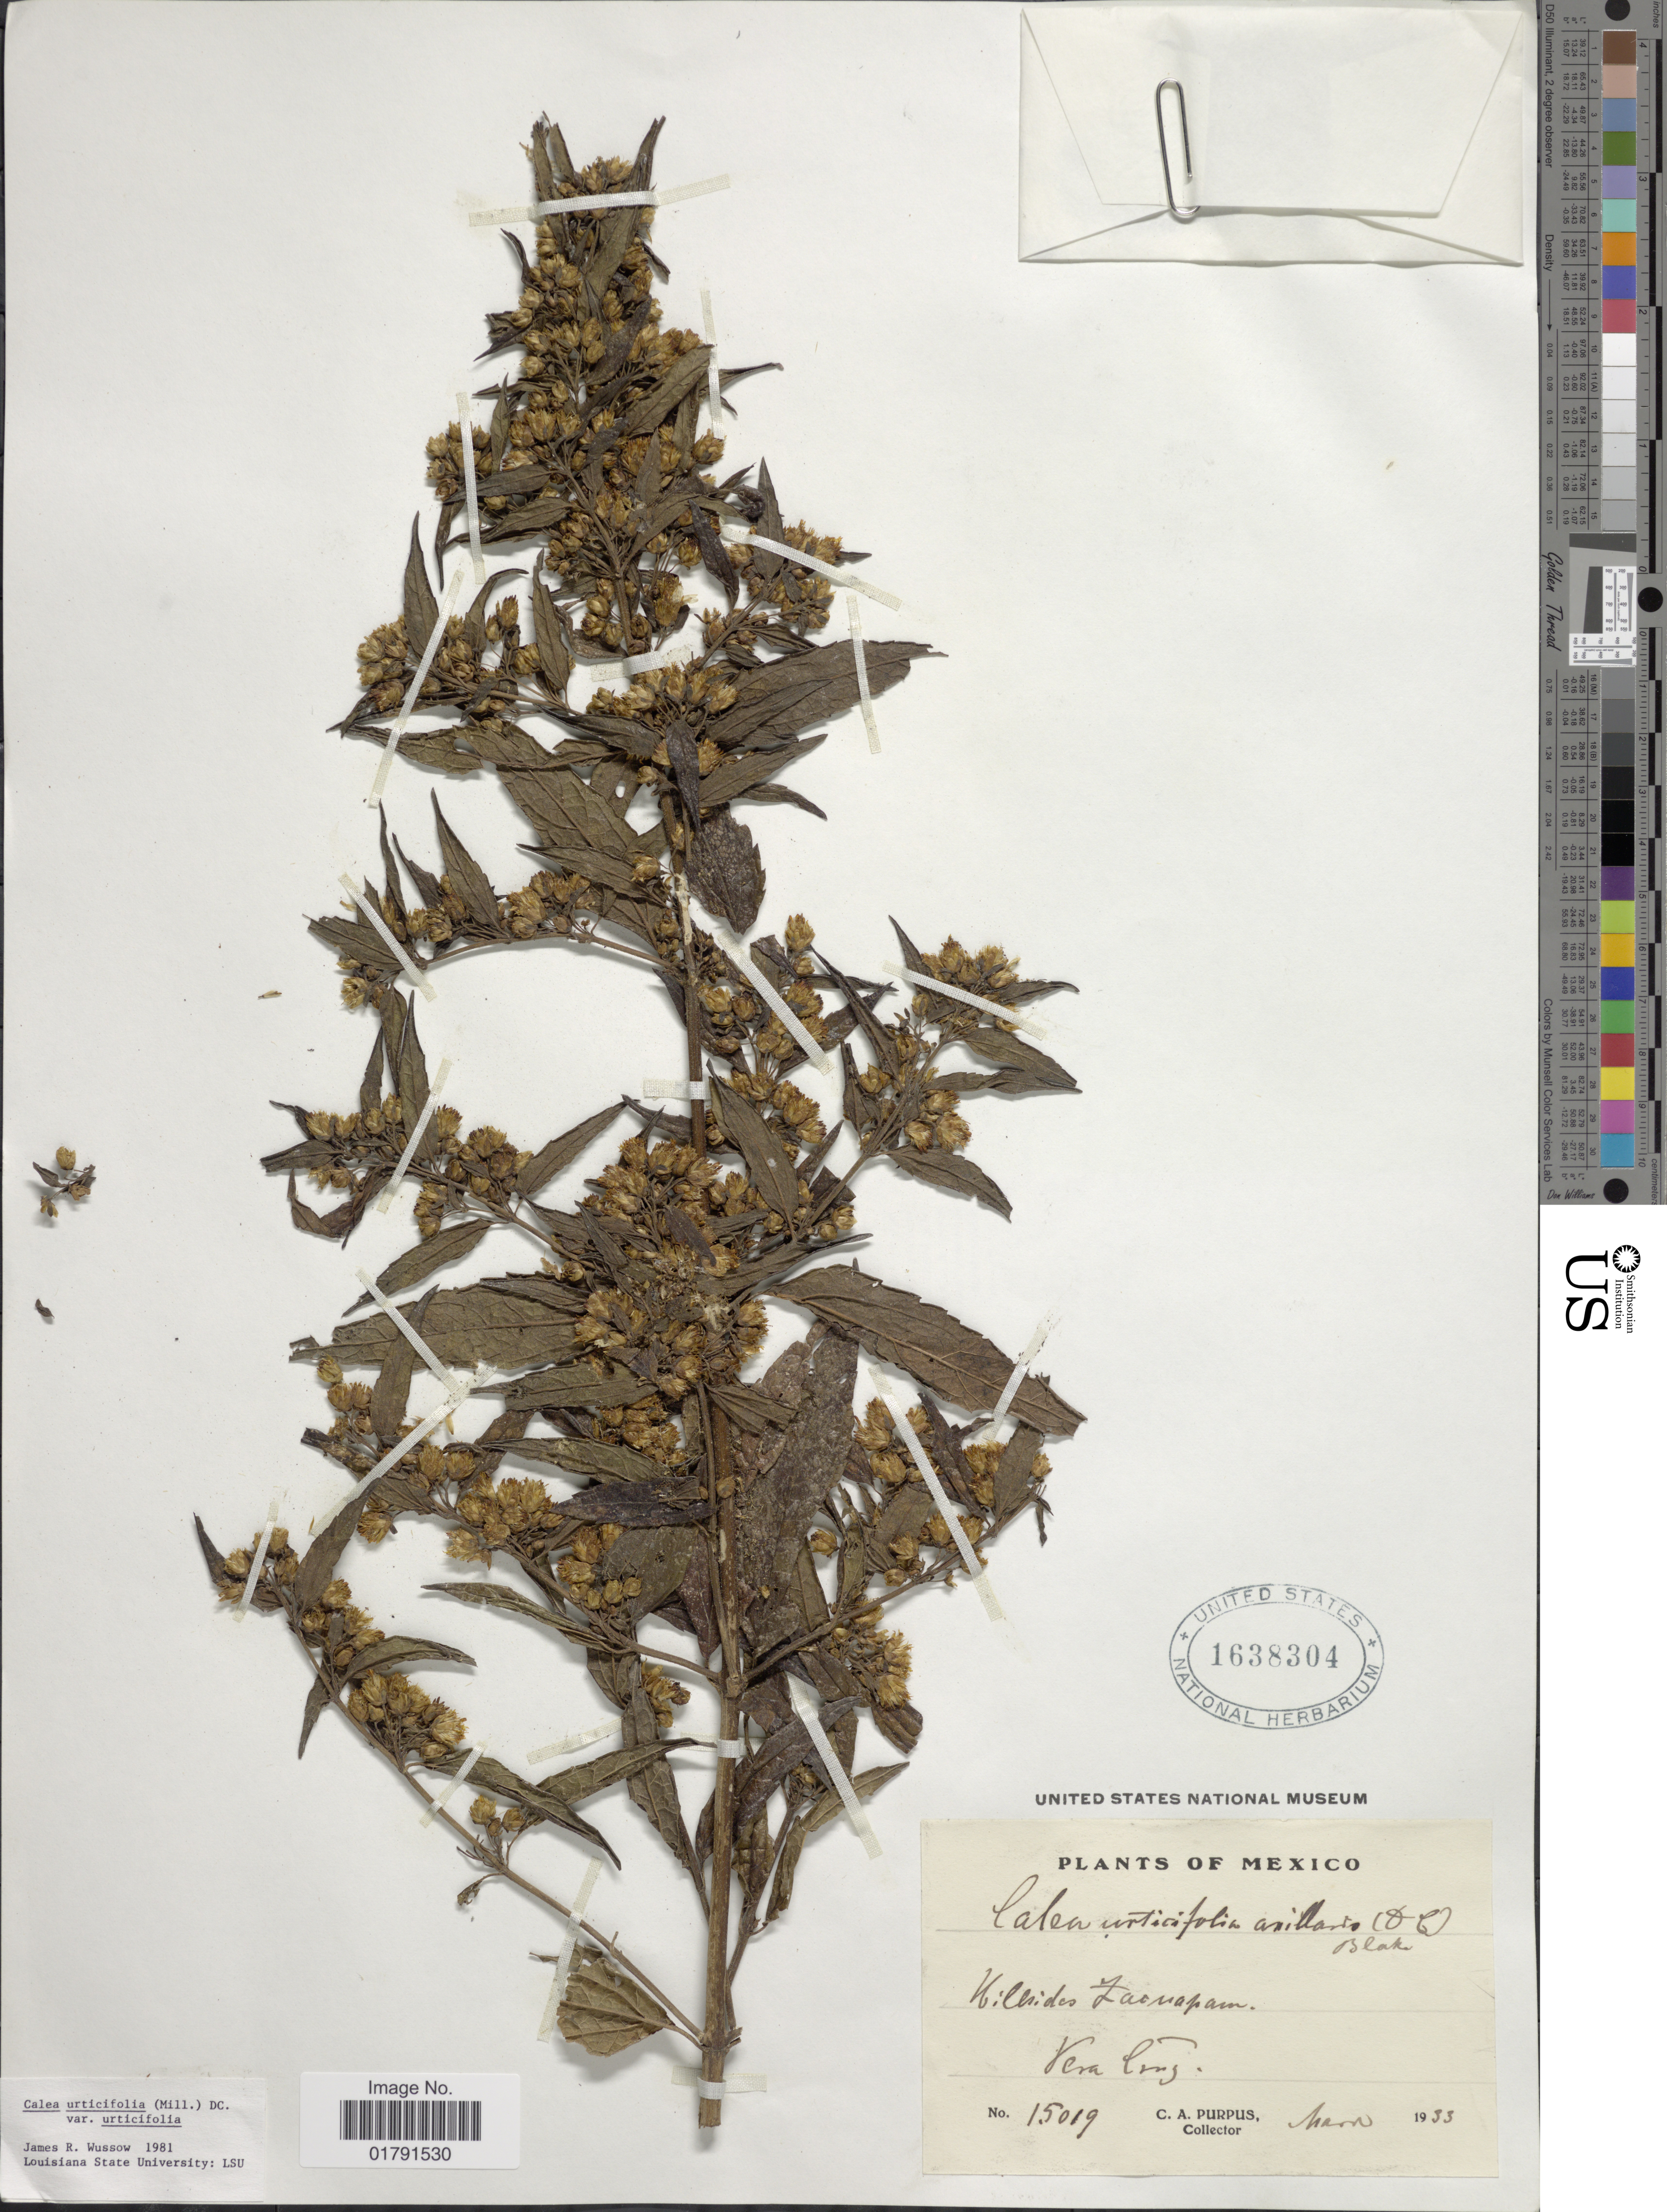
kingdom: Plantae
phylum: Tracheophyta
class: Magnoliopsida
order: Asterales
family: Asteraceae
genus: Calea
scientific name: Calea urticifolia var. urticifolia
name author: (Mill.) DC.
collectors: C. A. Purpus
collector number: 15019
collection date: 1933-03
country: Mexico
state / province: Veracruz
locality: Hillsides Zacuapan, Vera Cruz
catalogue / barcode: US 1638304